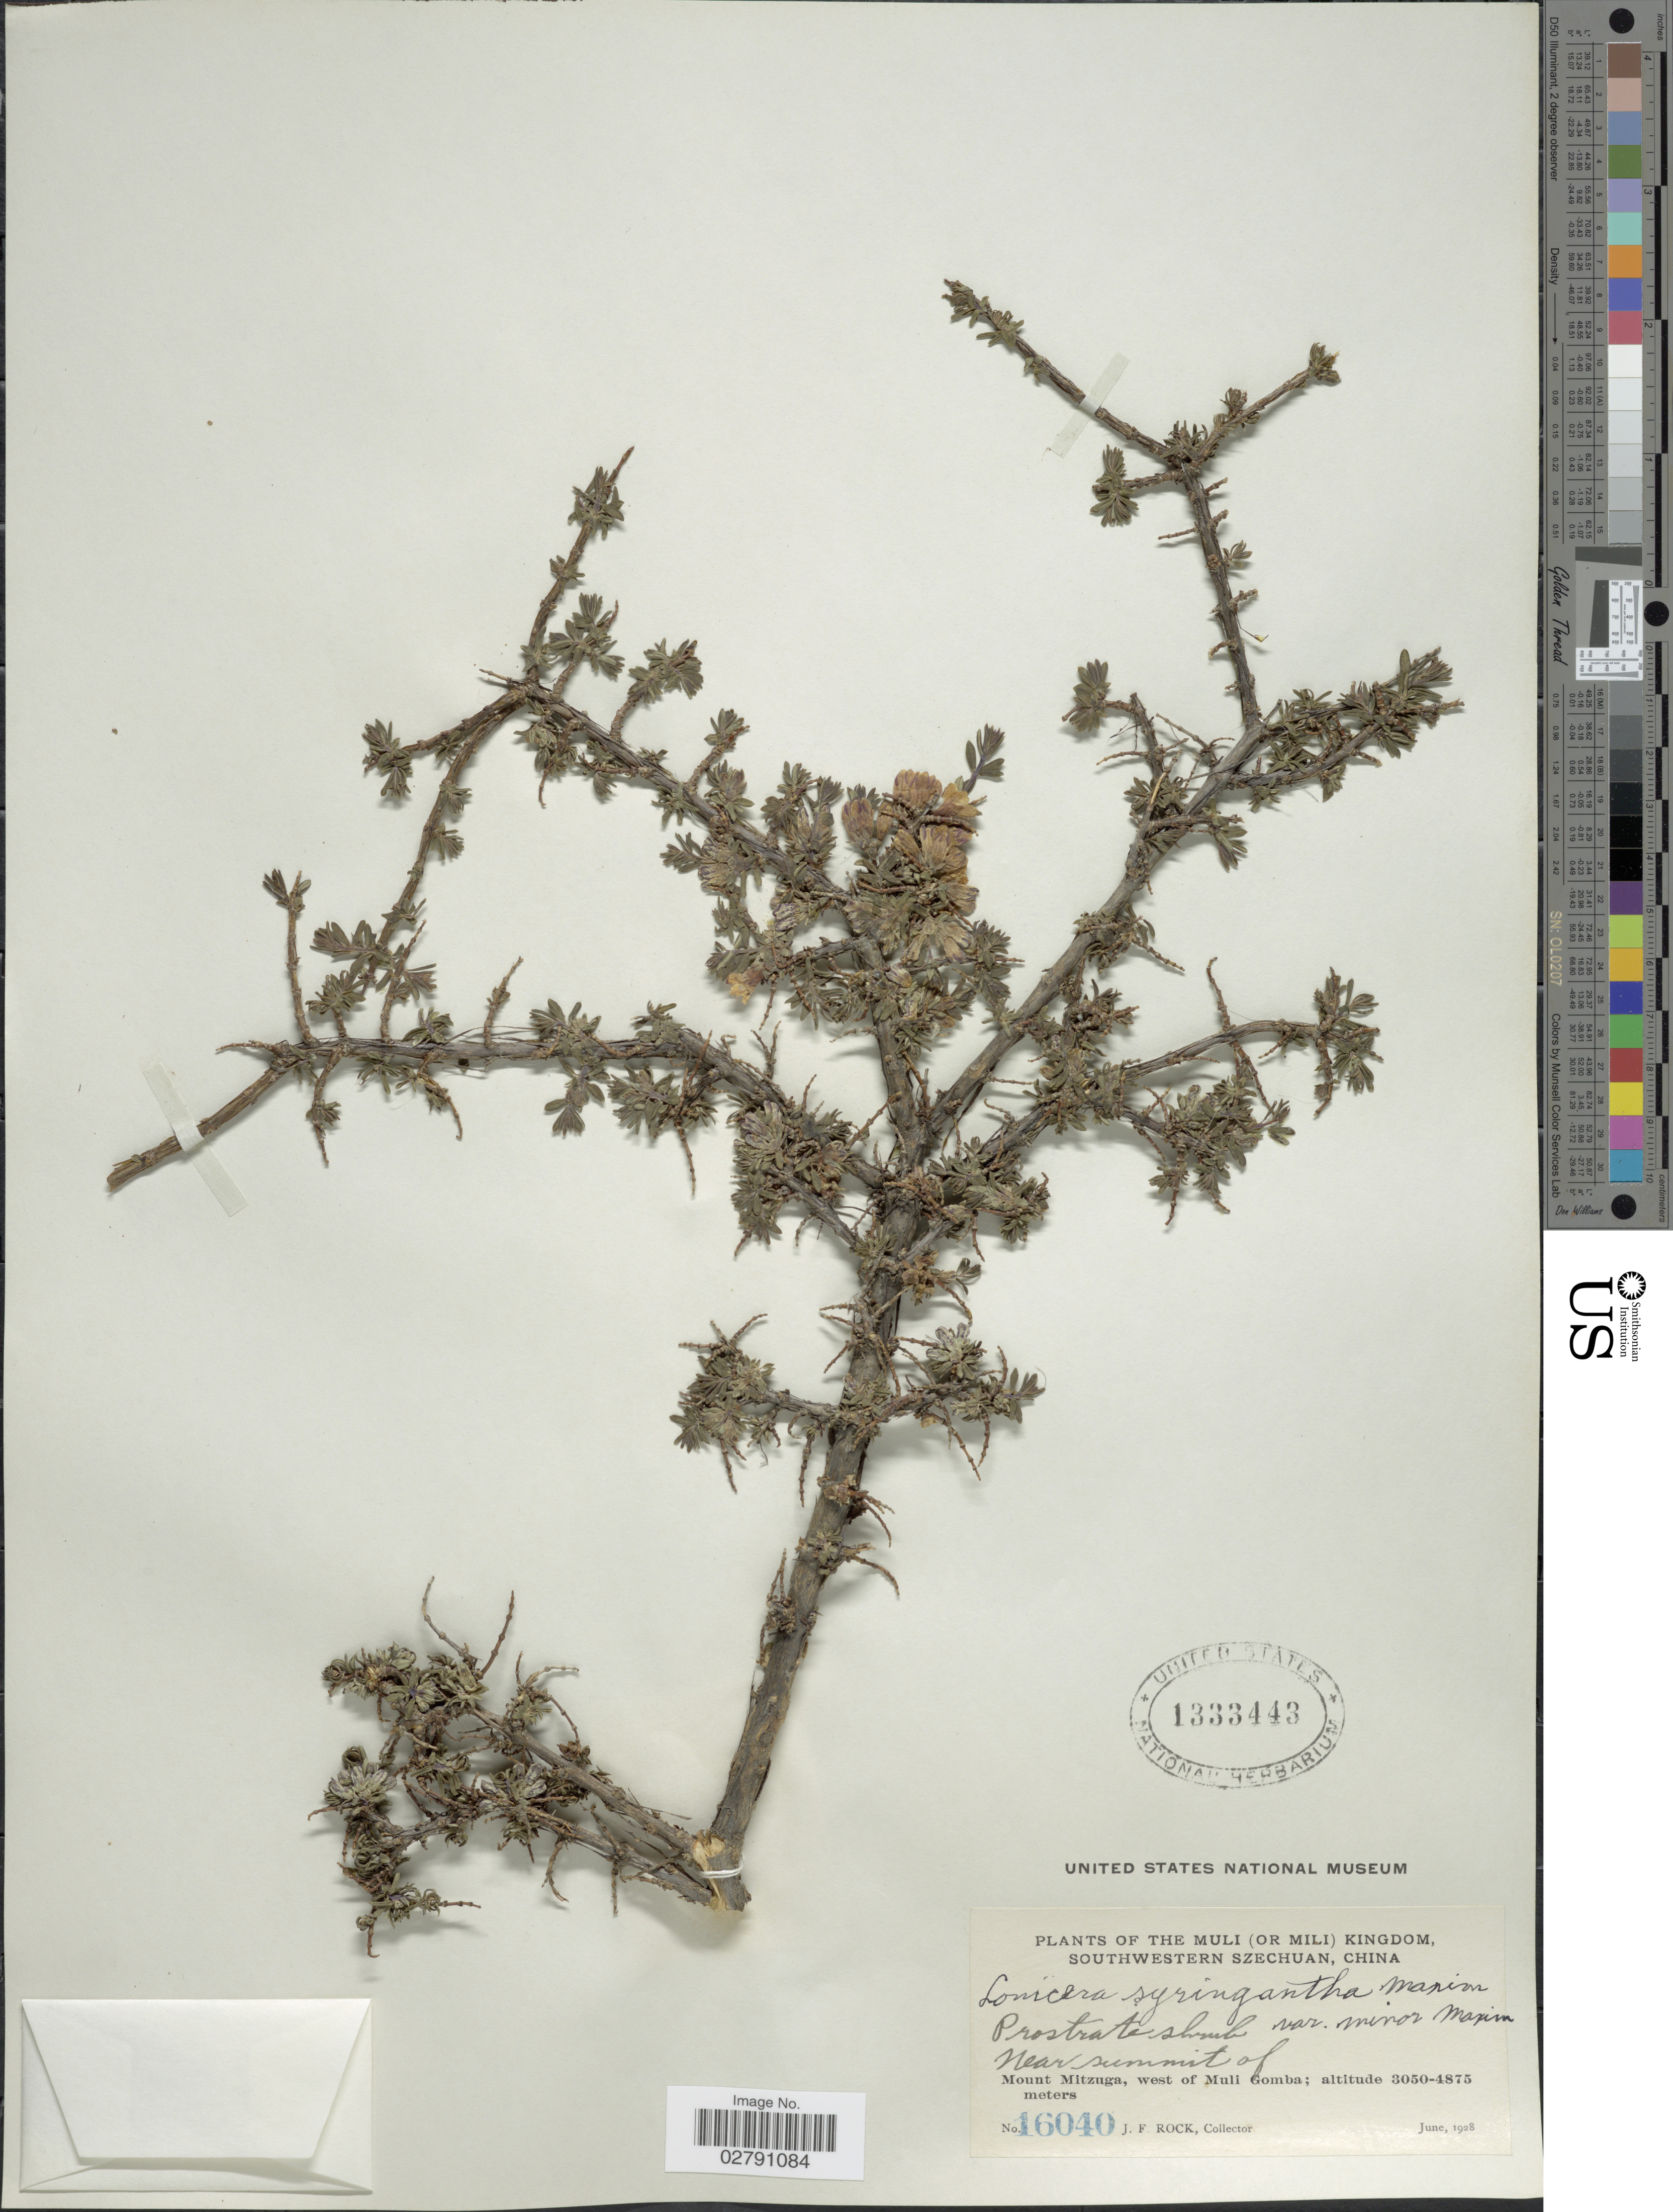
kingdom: Plantae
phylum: Tracheophyta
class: Magnoliopsida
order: Dipsacales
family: Caprifoliaceae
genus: Lonicera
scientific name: Lonicera syringantha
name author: Maxim.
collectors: J. Rock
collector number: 16040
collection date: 1928-06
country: China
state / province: Sichuan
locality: Muli (or Mili) Kingdom, Southwestern Szechuan. Near summit of Mount Mitzuga, west of Muli Gomba.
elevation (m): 3050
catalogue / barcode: US 1333443